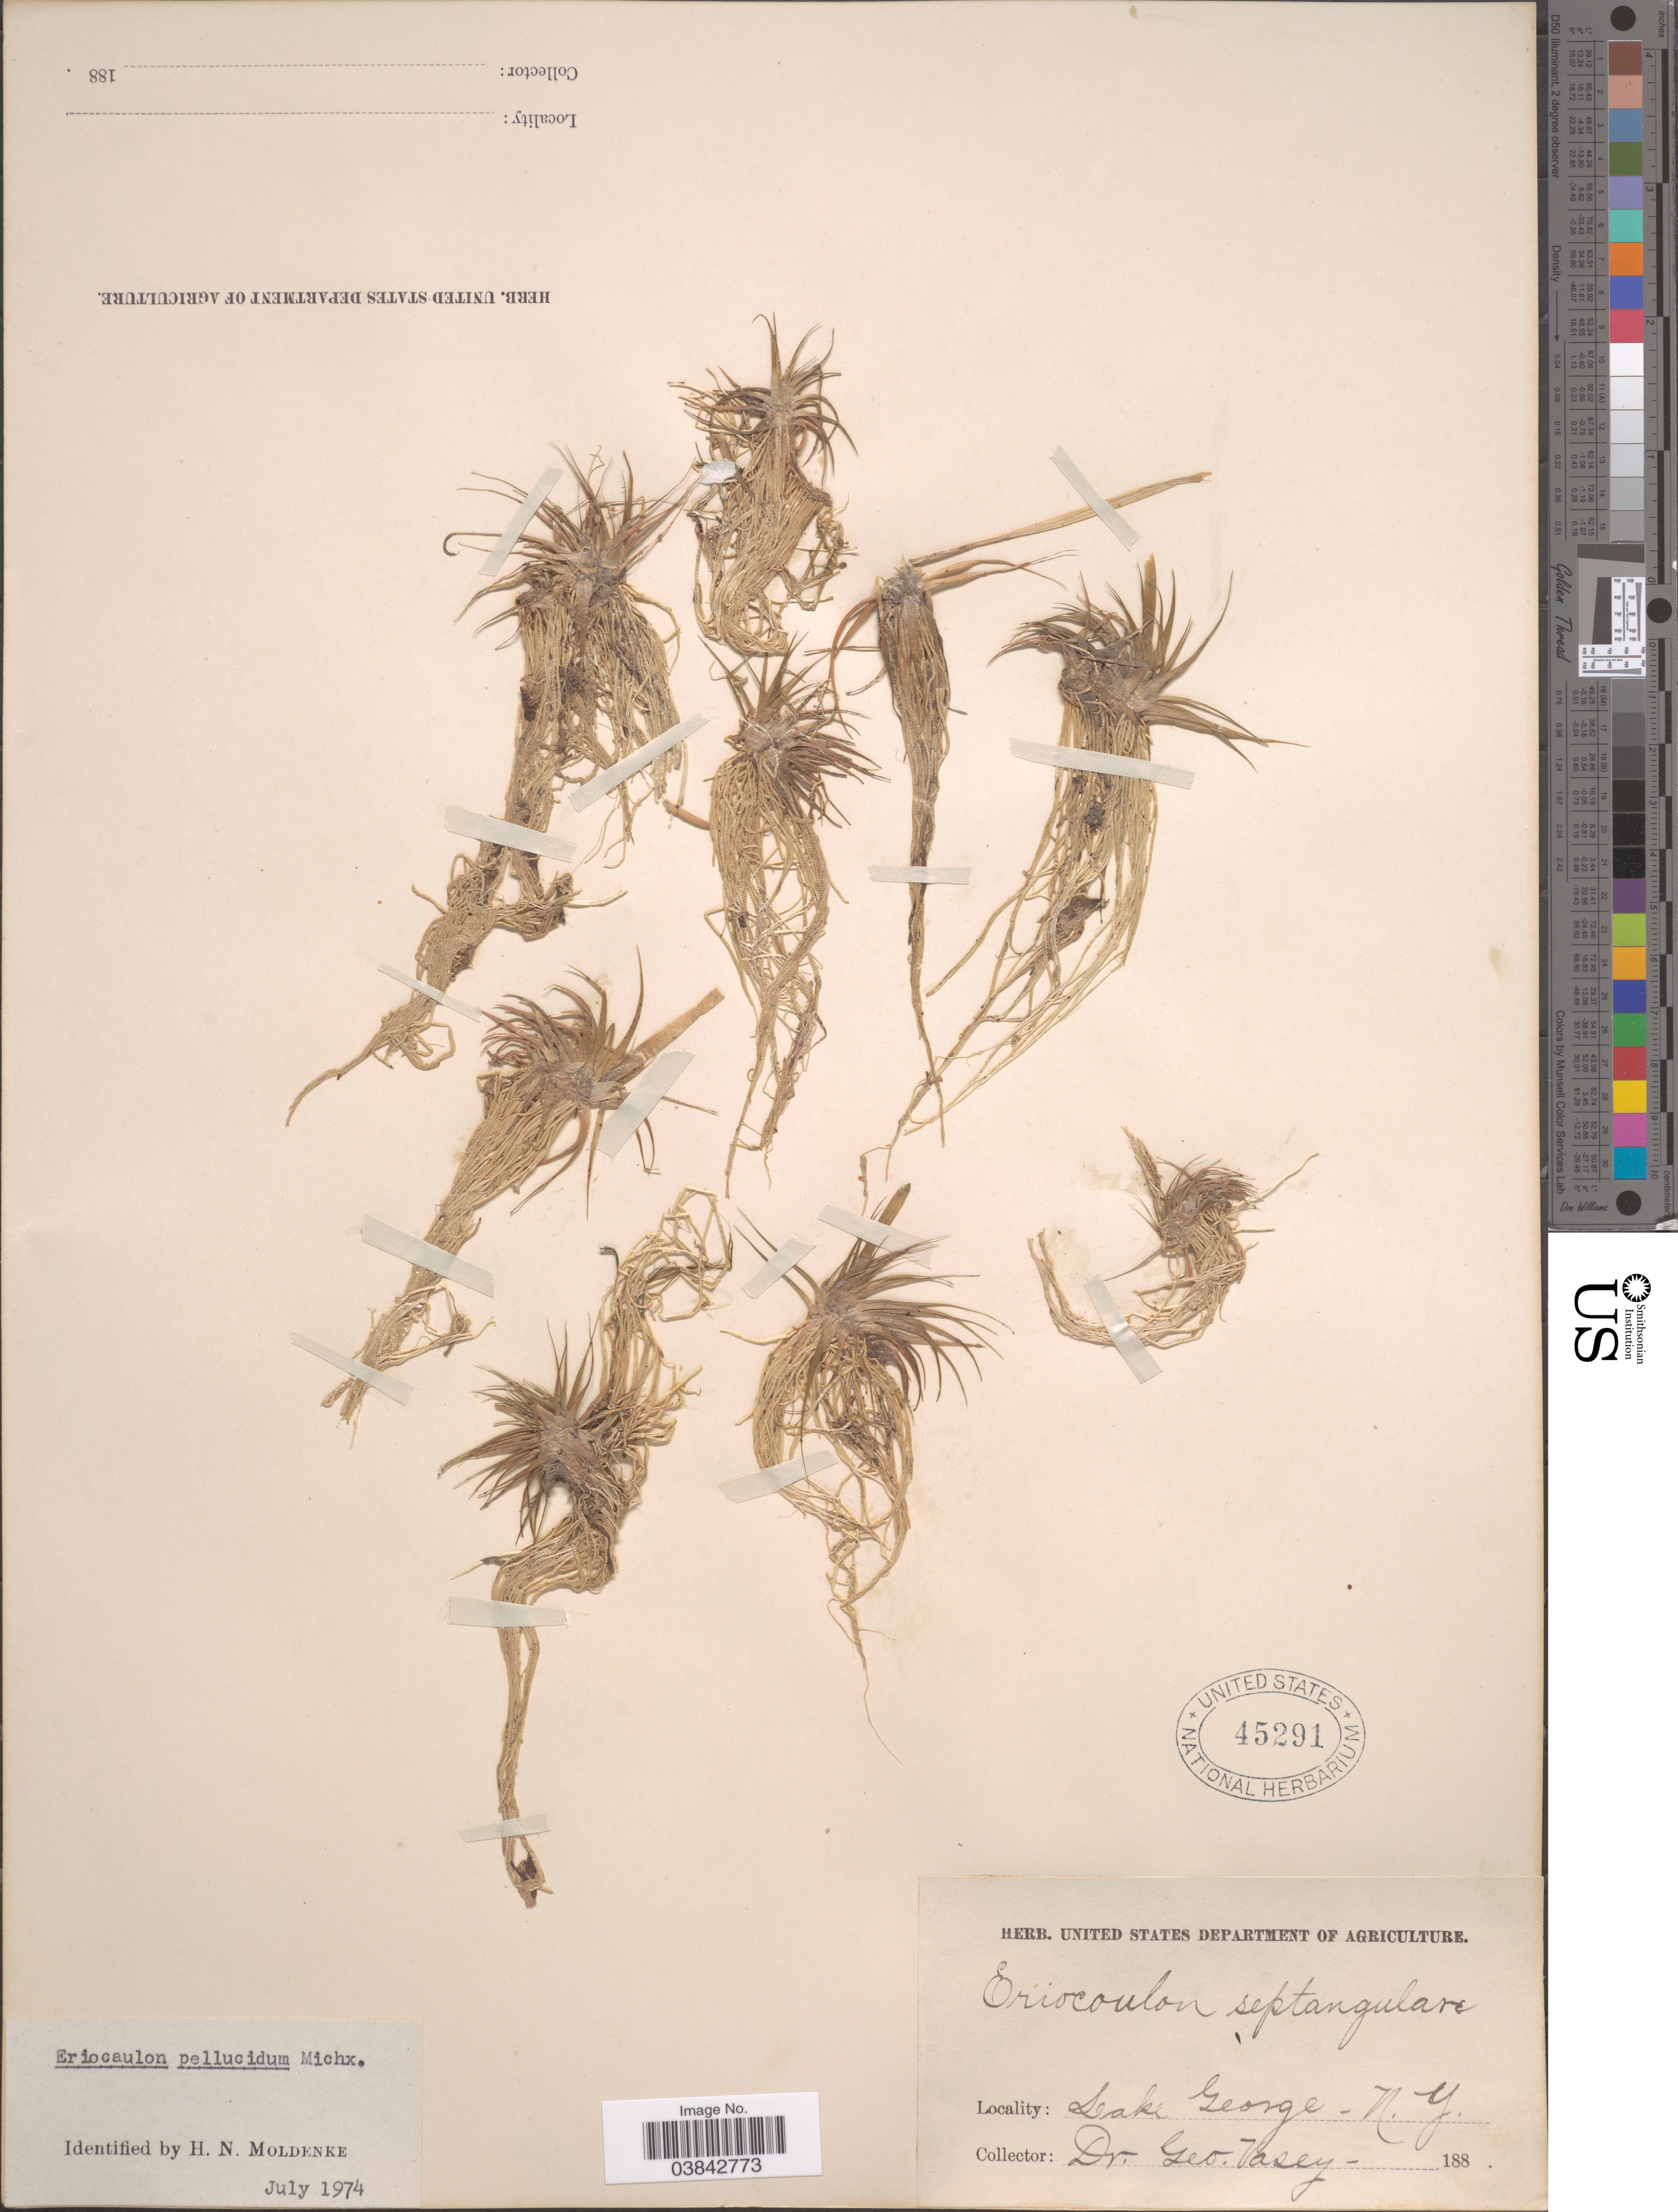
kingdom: Plantae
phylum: Tracheophyta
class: Liliopsida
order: Poales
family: Eriocaulaceae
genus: Eriocaulon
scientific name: Eriocaulon aquaticum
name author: (Hill) Druce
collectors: G. Vasey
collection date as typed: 188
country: United States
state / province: New York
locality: Lake George.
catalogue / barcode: US 45291